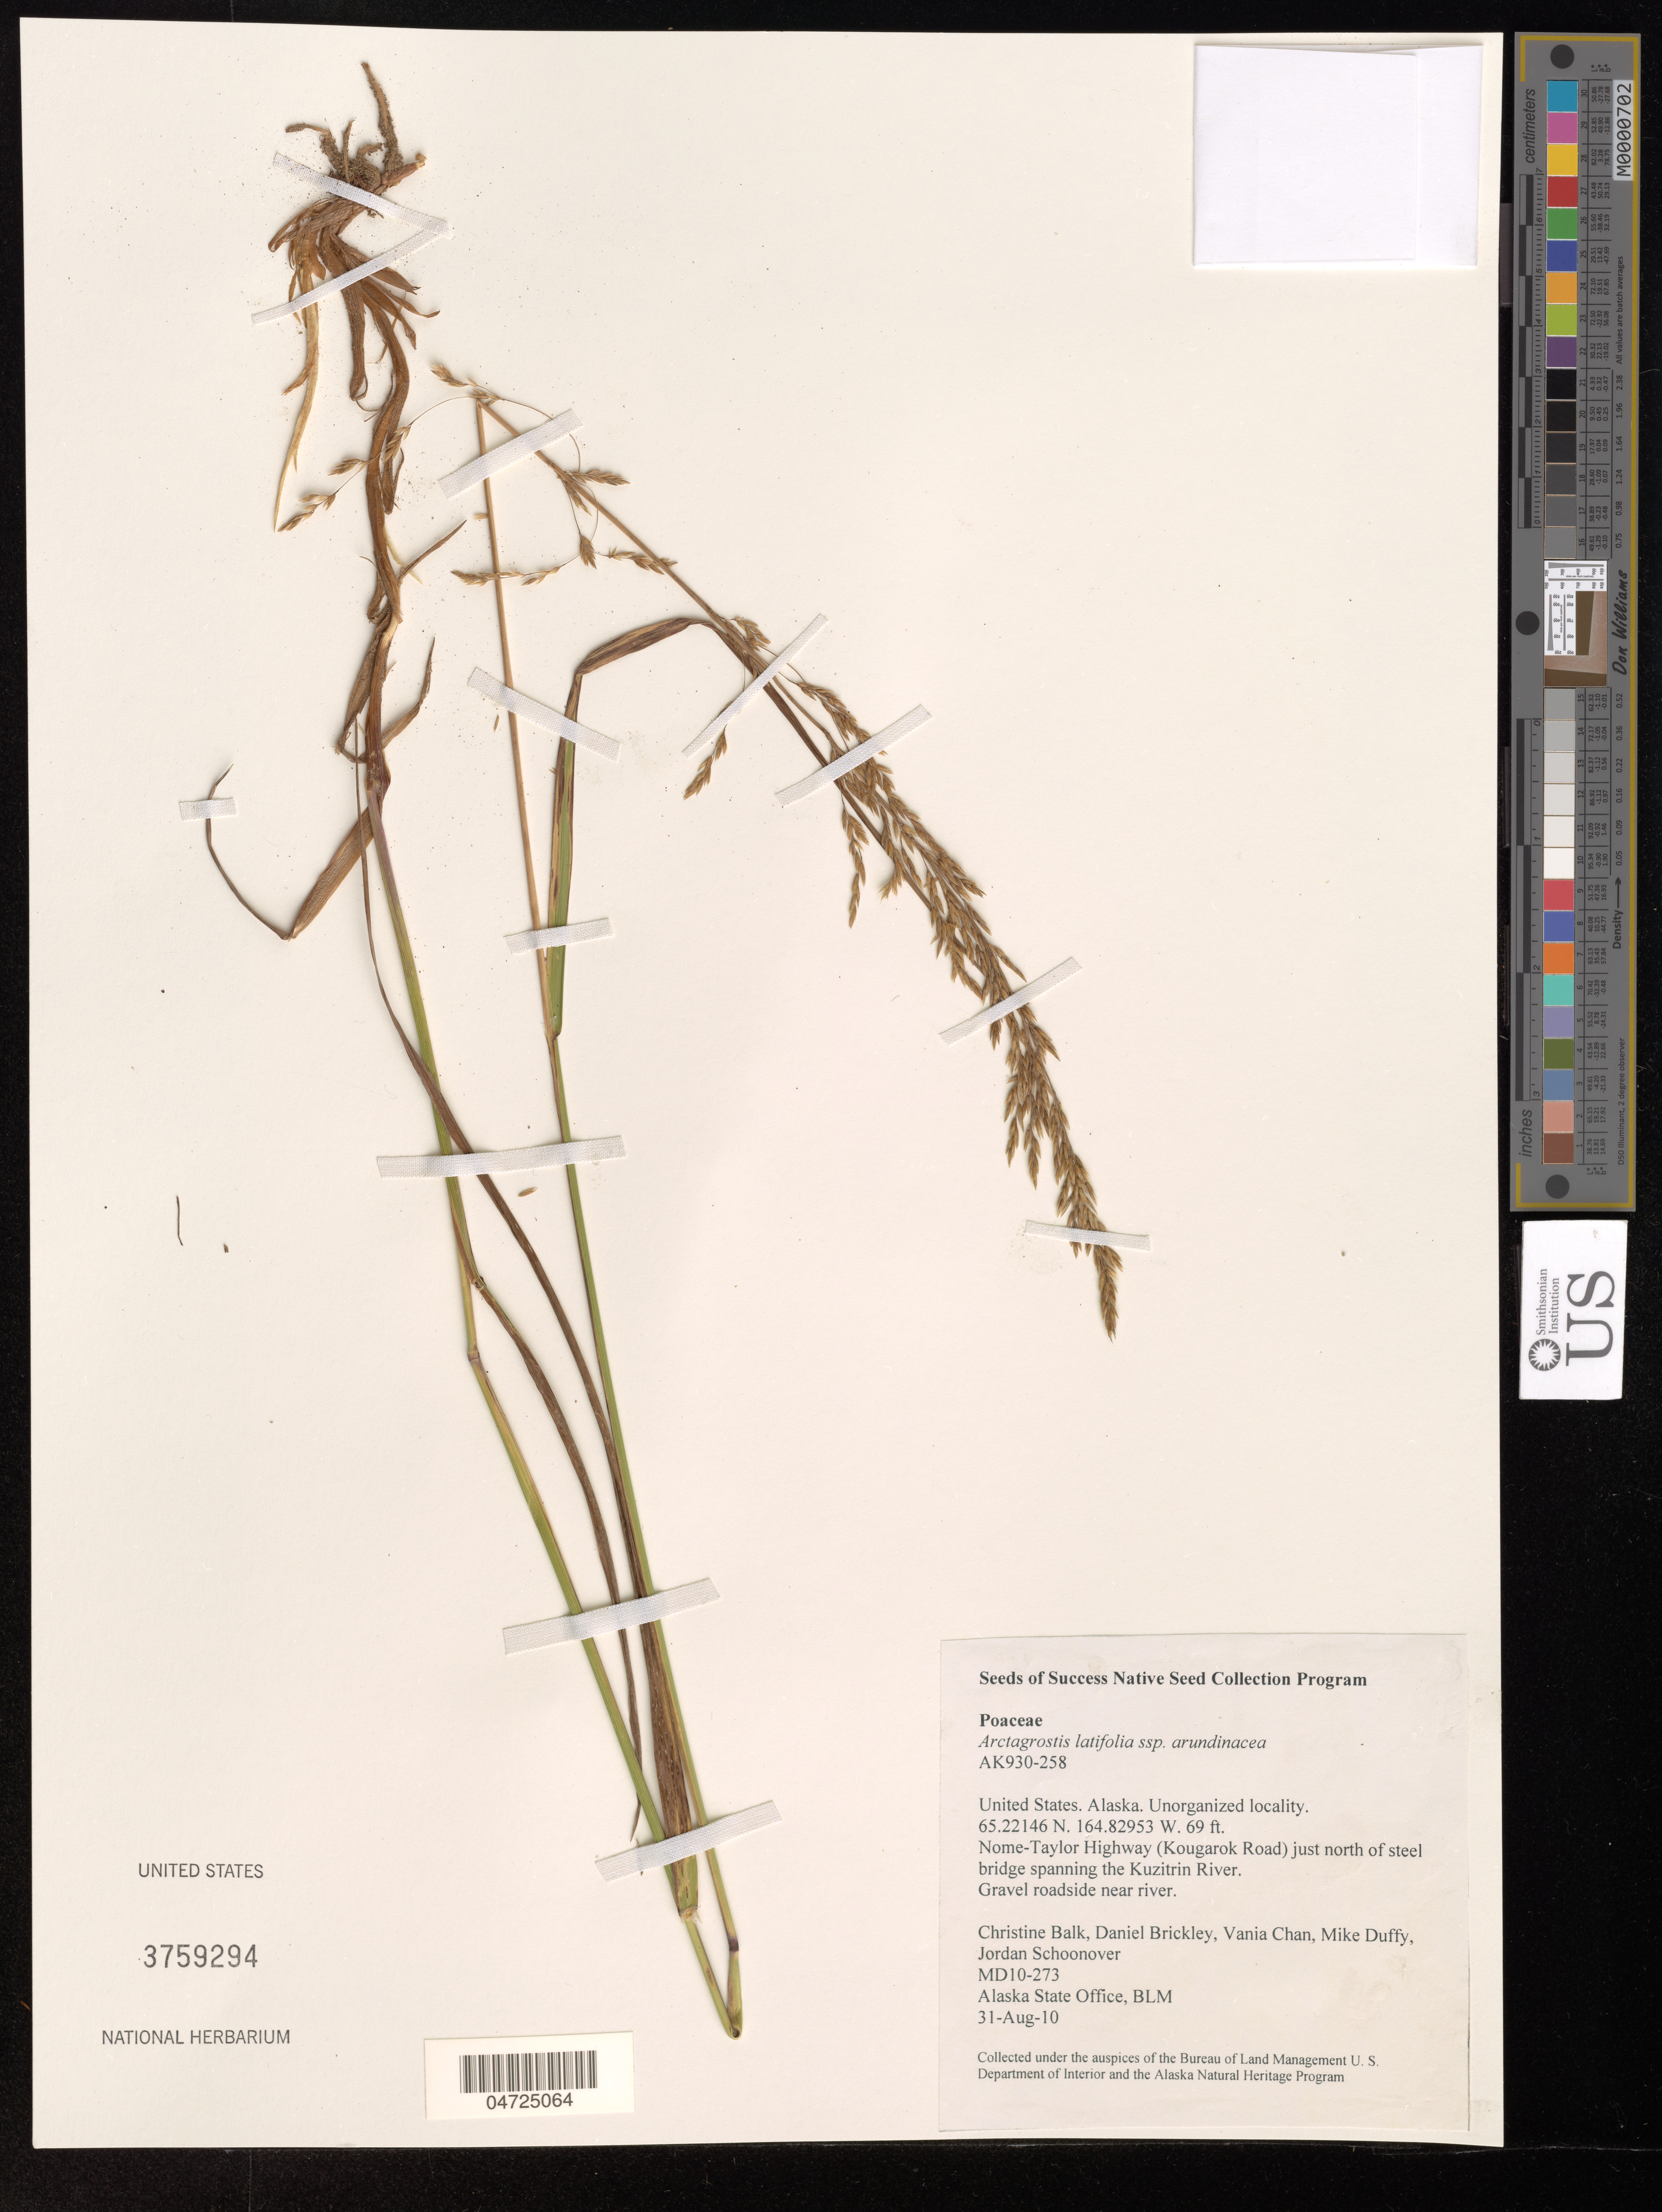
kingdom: Plantae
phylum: Tracheophyta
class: Liliopsida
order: Poales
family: Poaceae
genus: Arctagrostis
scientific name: Arctagrostis latifolia subsp. arundinacea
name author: (Trin.) Tzvelev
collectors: C. Balk, D. Brickley, V. Chan & M. Duffy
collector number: MD10-273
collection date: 2010-08-31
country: United States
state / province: Alaska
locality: Nome-Taylor Highway (Kougarok Road) just north of steel bridge spanning the Kuzitrin River.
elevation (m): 21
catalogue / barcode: US 3759294